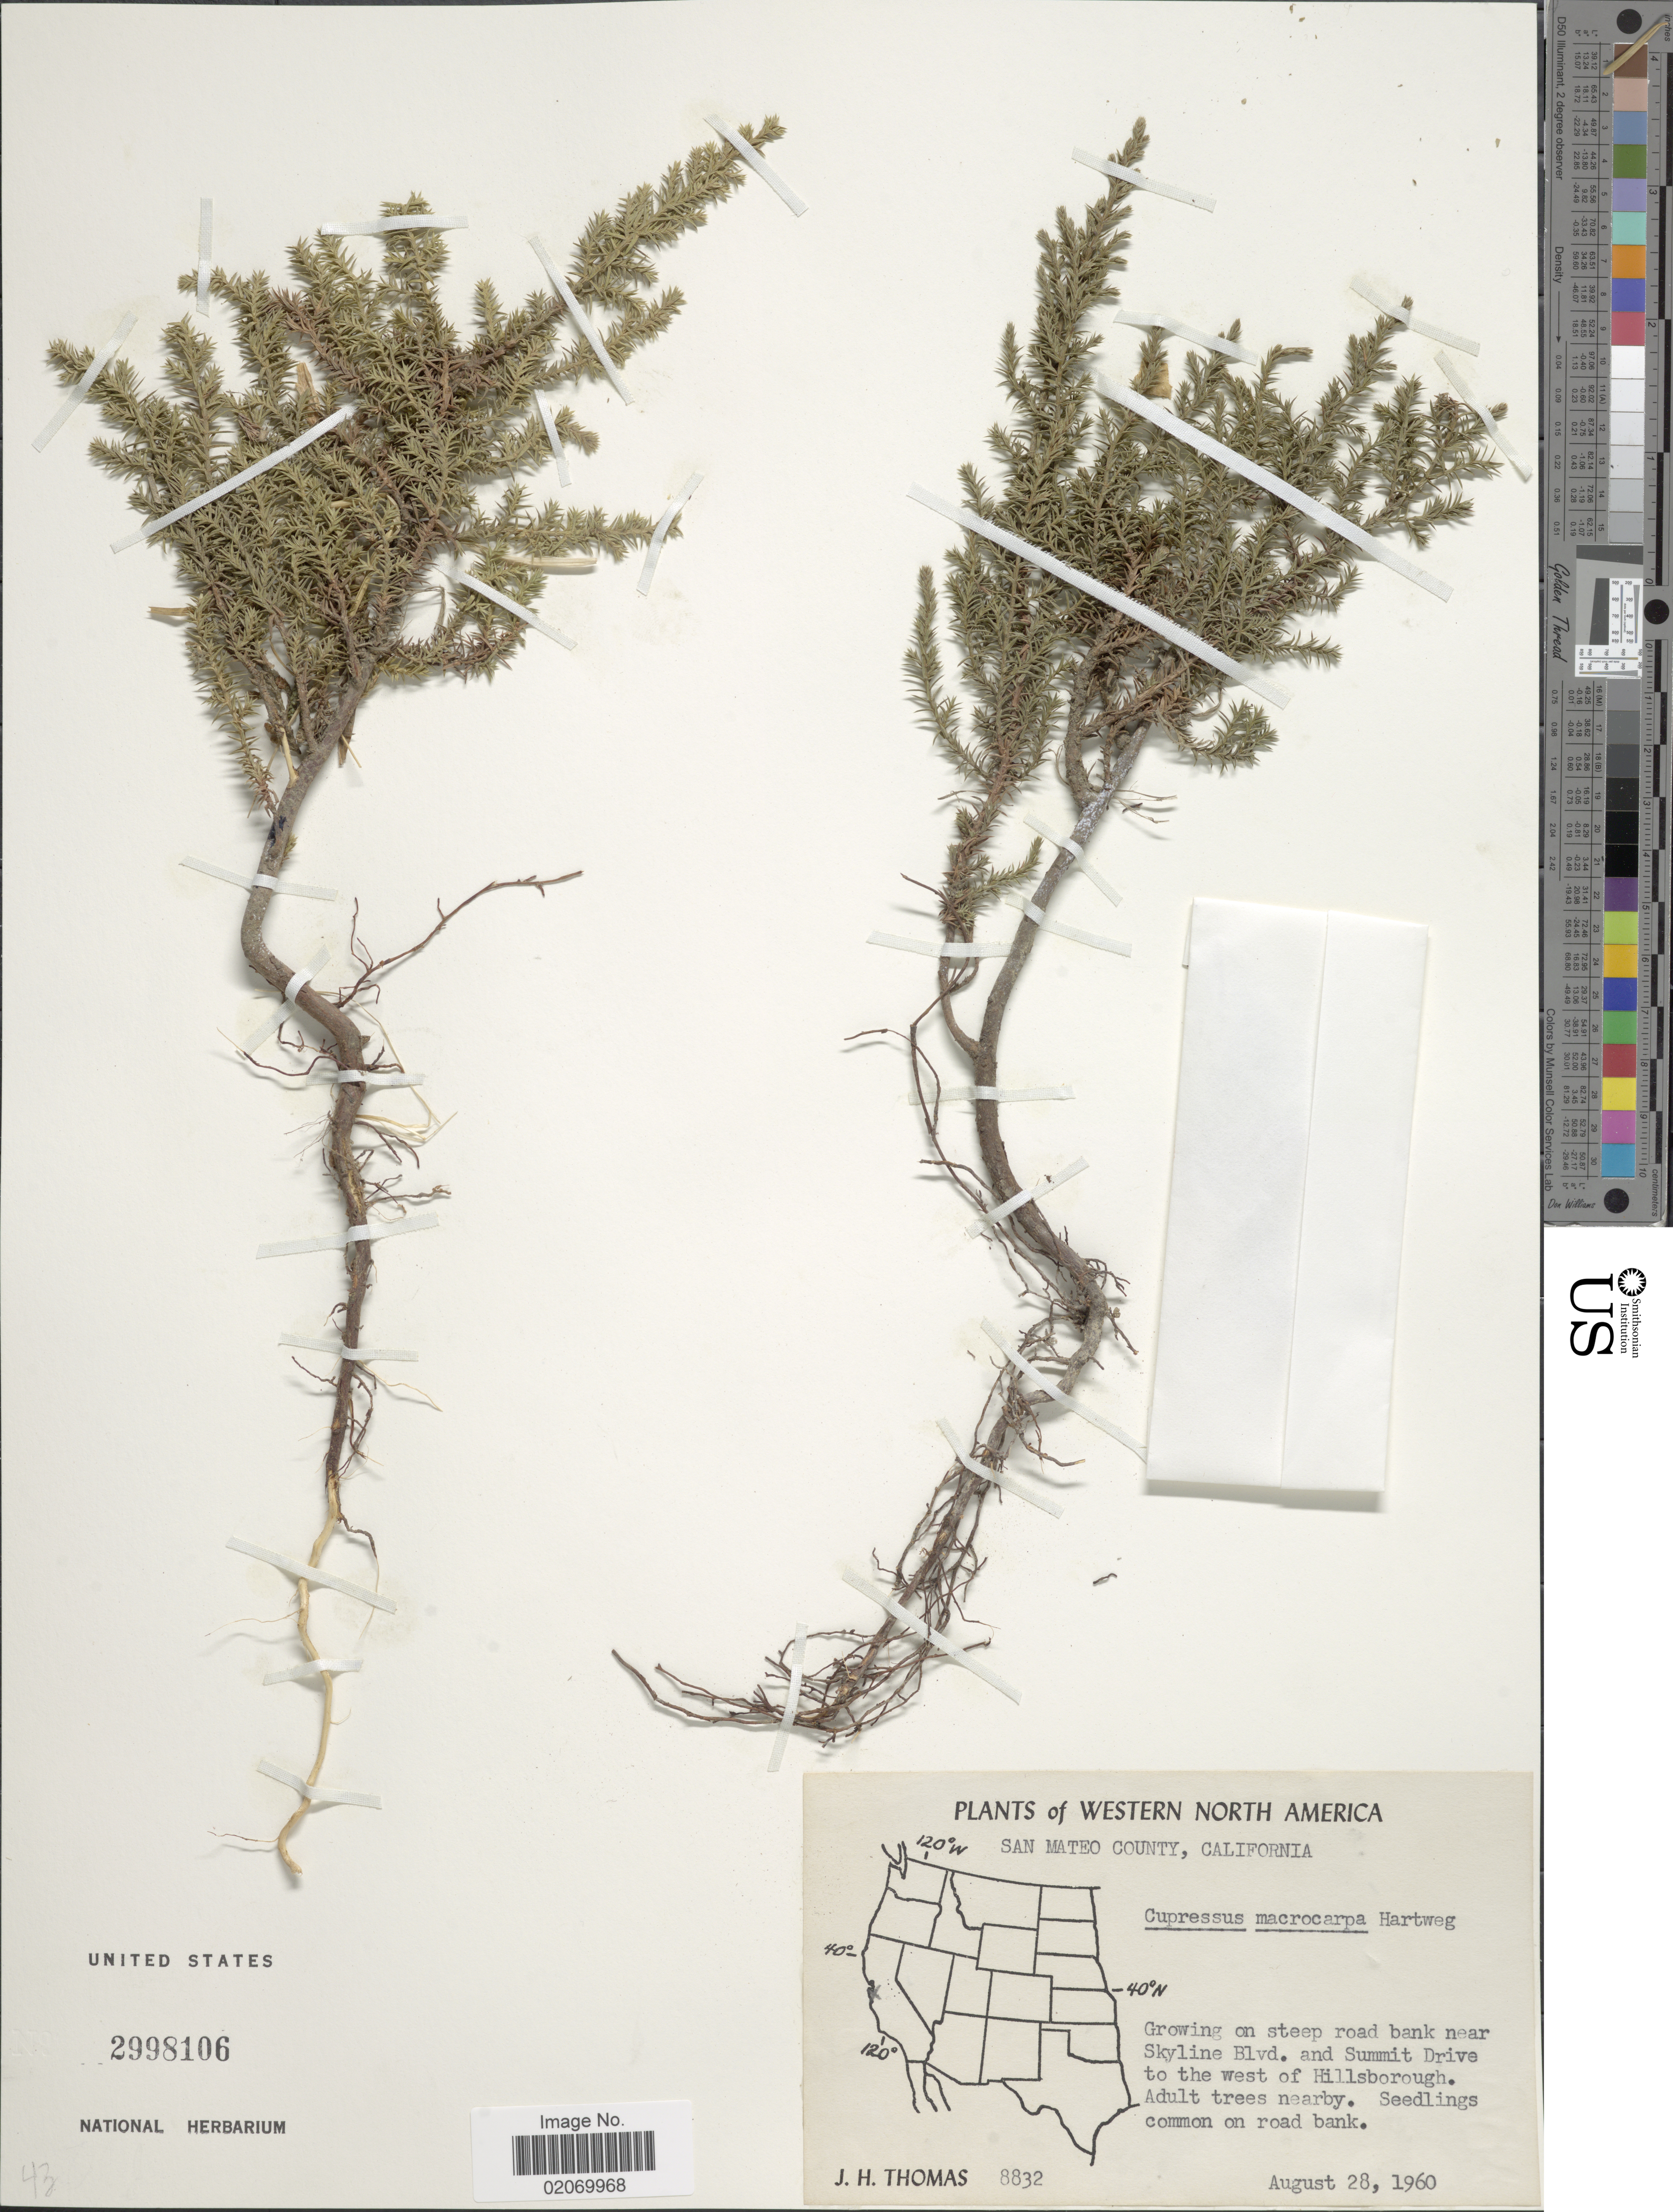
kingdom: Plantae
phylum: Tracheophyta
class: Pinopsida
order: Pinales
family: Cupressaceae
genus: Hesperocyparis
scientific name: Hesperocyparis macrocarpa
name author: (Hartw. ex Gordon) Bartel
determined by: (US) Smithsonian Institution - National Museum of Natural History - Department of Botany (UNITED STATES)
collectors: J. H. Thomas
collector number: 8832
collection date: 1960-08-28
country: United States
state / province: California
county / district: San Mateo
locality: San Mateo County, near Skyline Blvd. and Summit Drive to the West of Hillsborough, Western North America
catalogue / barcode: US 2998106